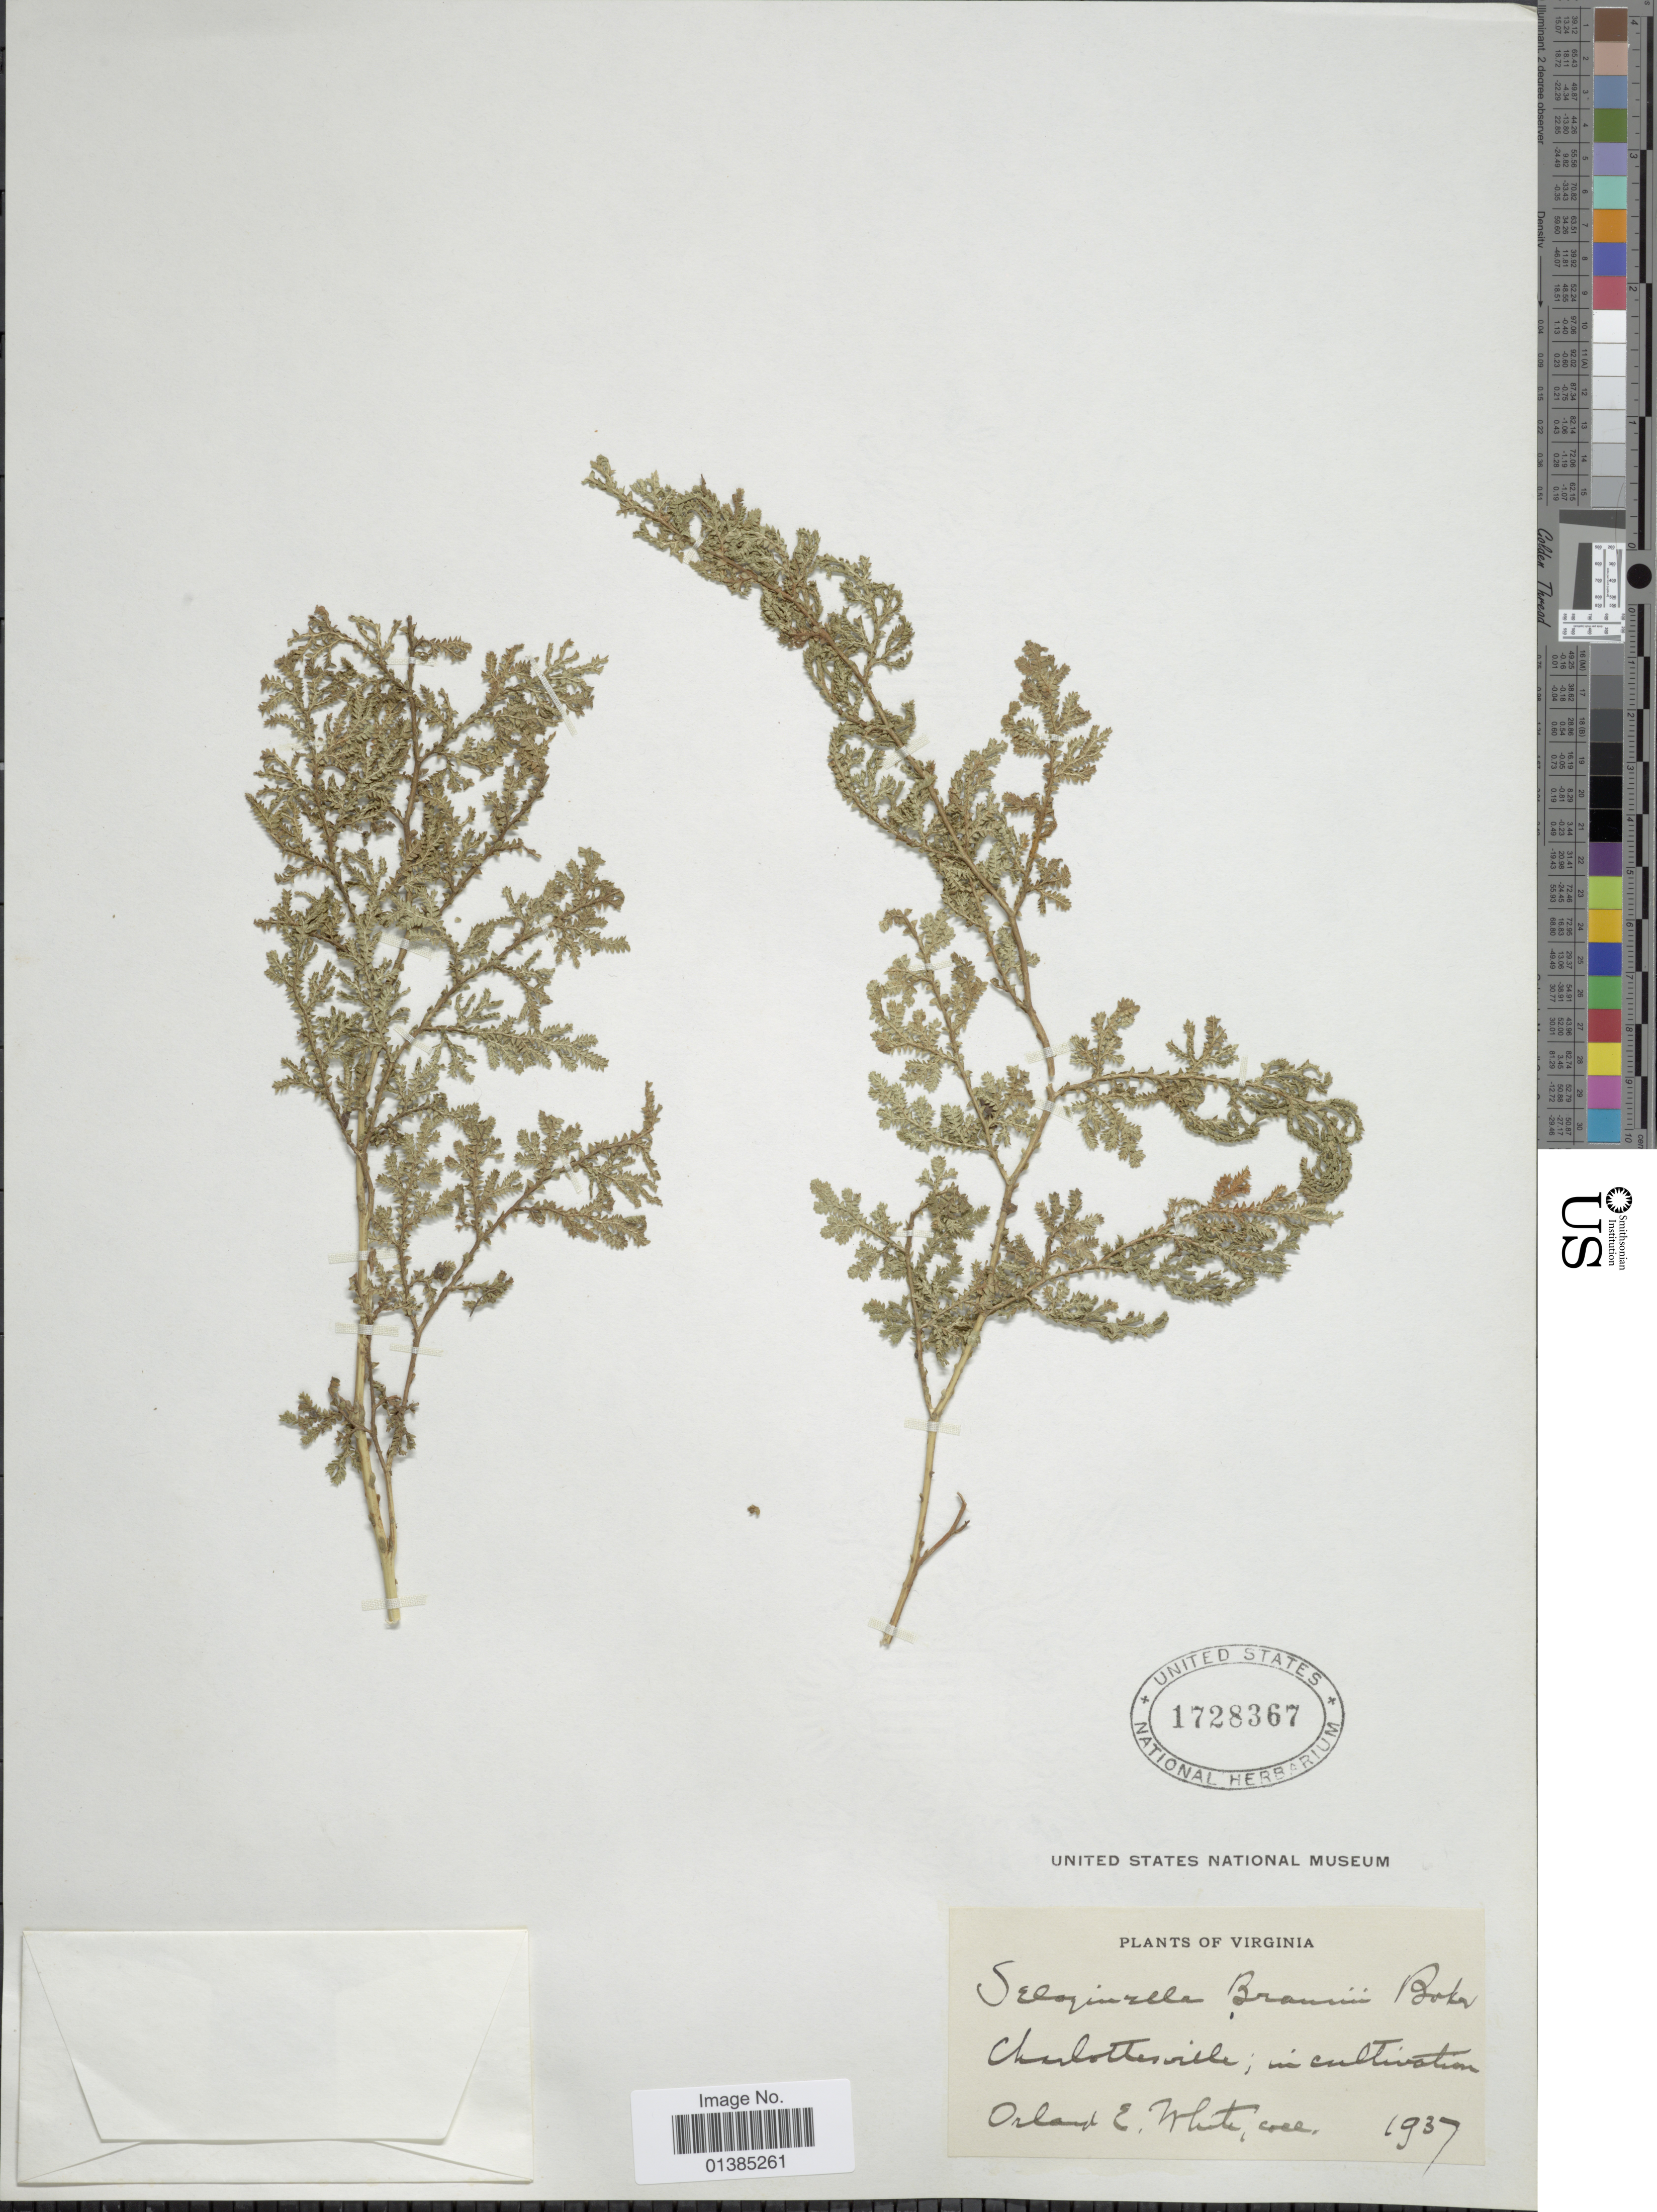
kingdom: Plantae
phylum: Tracheophyta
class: Lycopodiopsida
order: Selaginellales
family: Selaginellaceae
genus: Selaginella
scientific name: Selaginella braunii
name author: Baker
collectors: O. E. White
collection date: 1937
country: United States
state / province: Virginia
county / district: City of Charlottesville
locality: Charlottesville.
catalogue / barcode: US 1728367